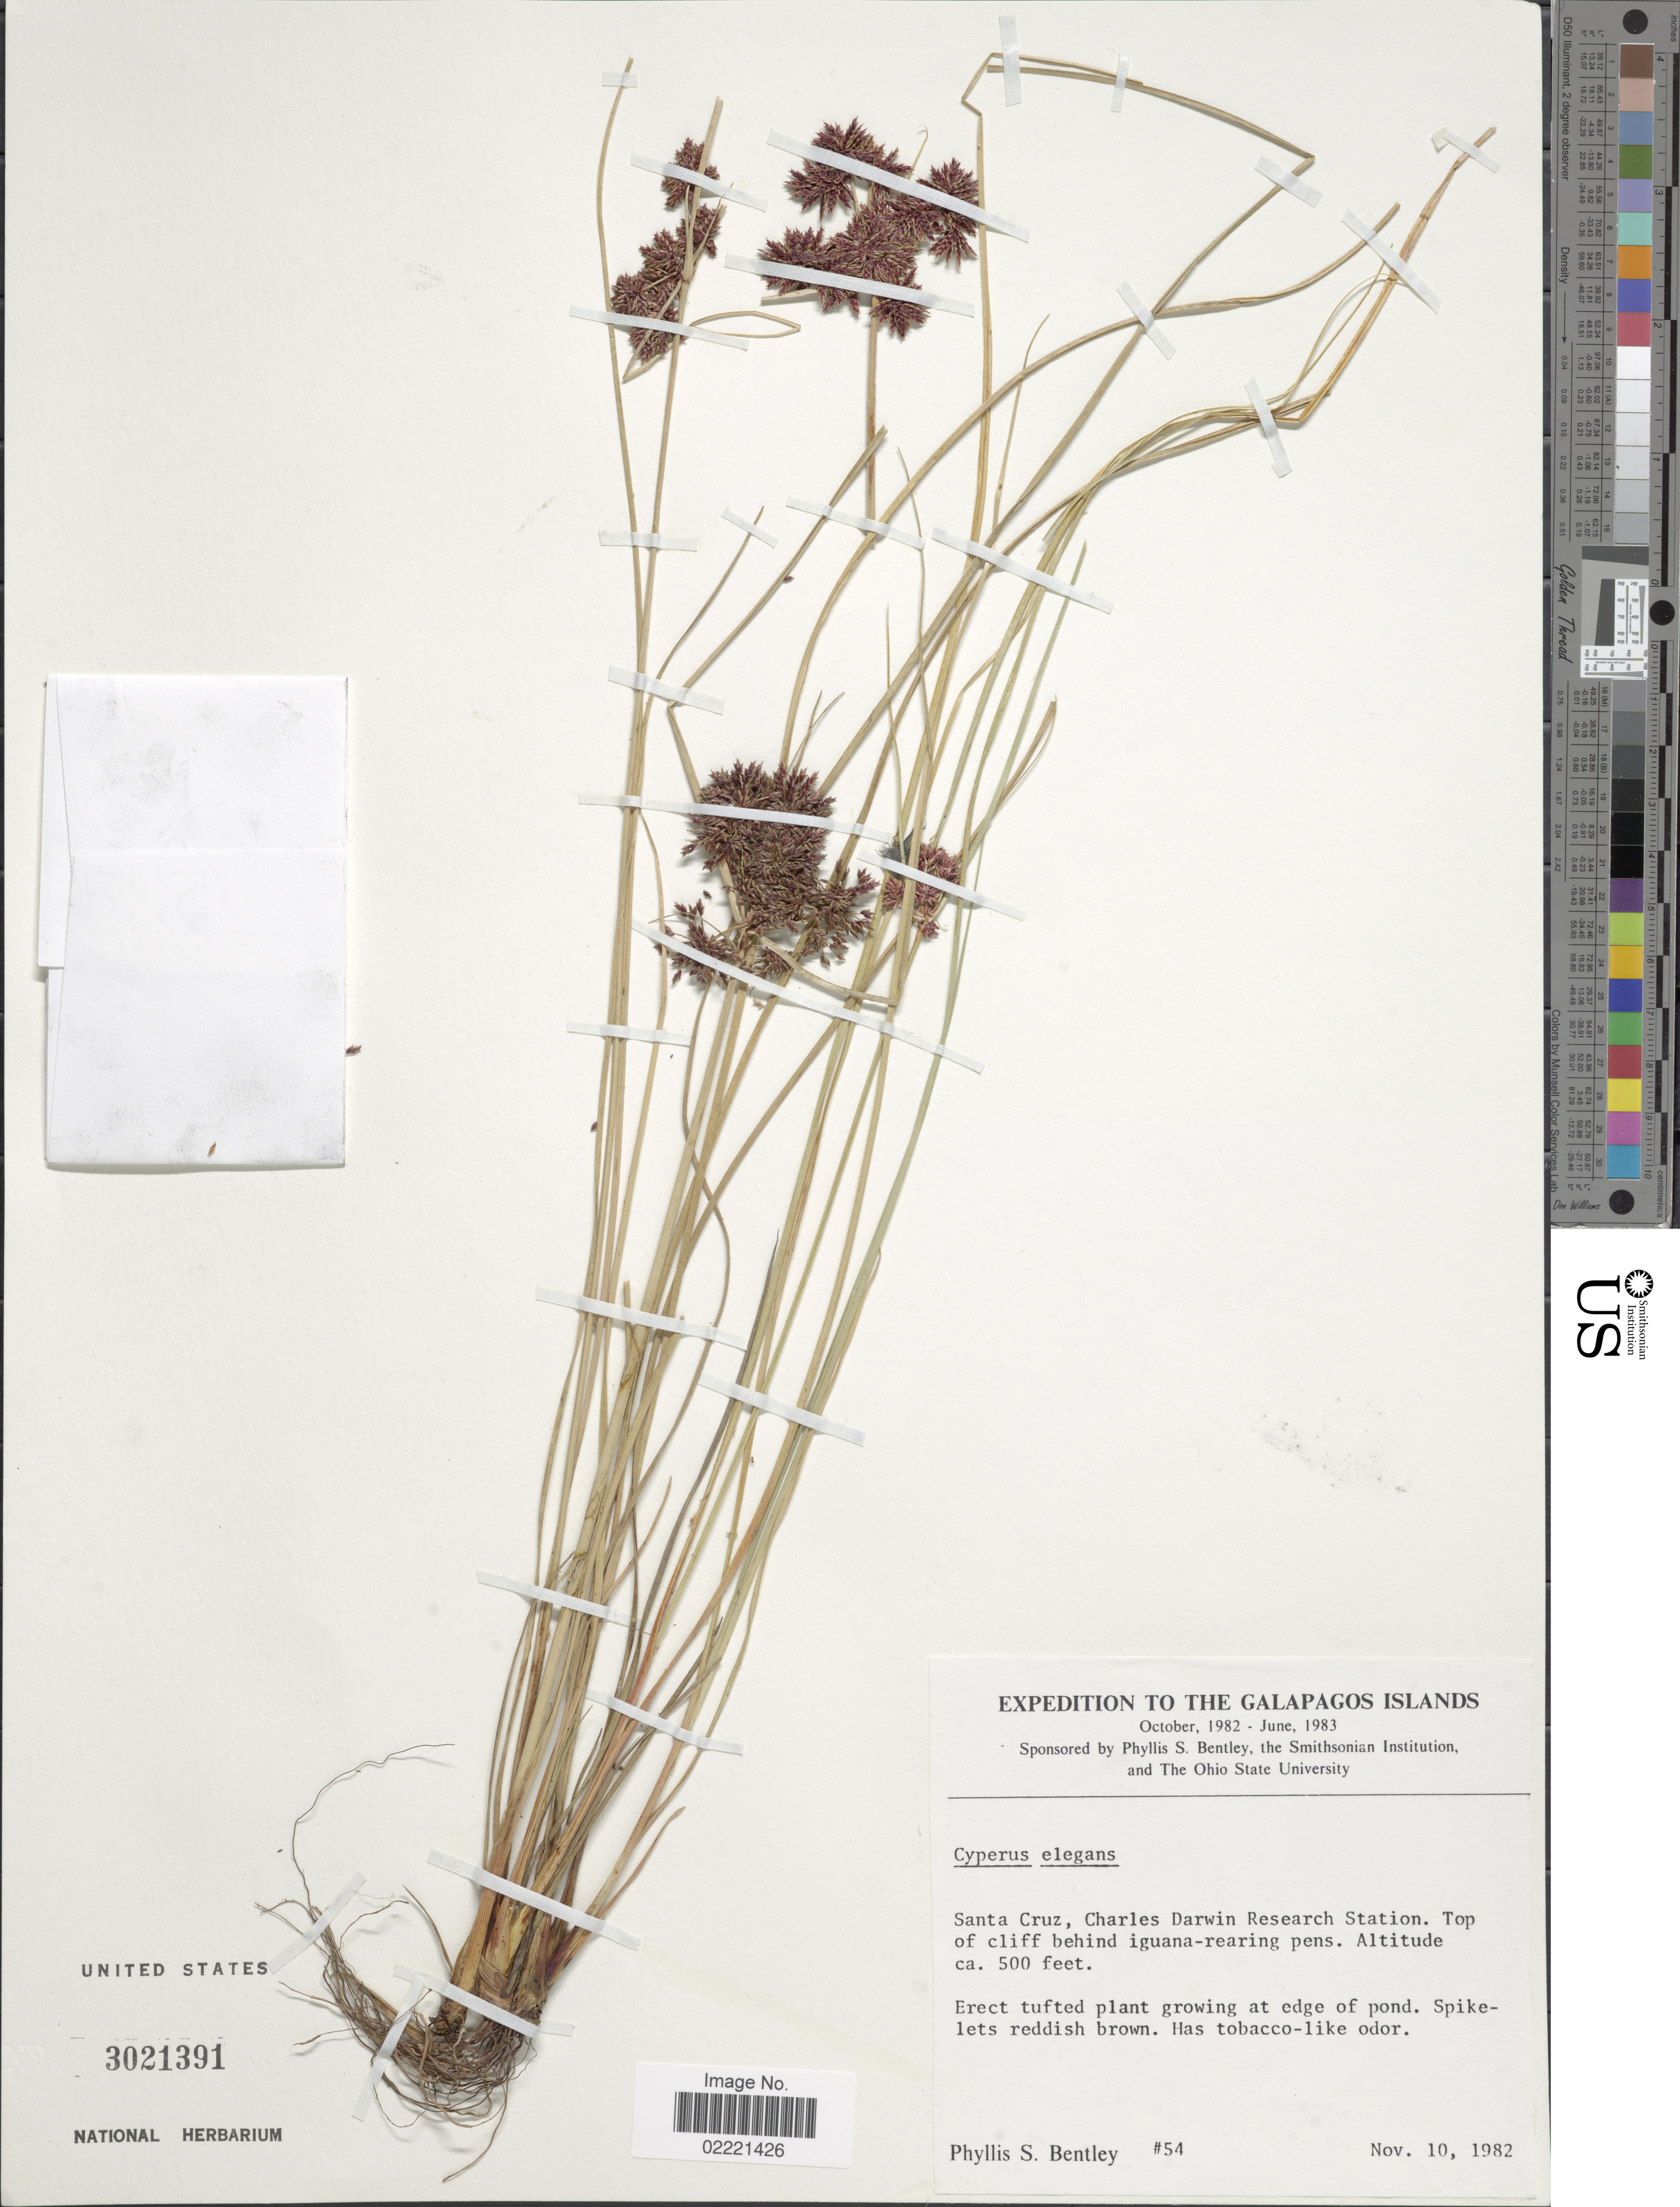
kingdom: Plantae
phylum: Tracheophyta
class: Liliopsida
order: Poales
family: Cyperaceae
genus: Cyperus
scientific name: Cyperus elegans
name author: L.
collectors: P. S. Bentley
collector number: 54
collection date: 1982-11-10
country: Ecuador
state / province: Colón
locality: Galapagos Islands, Santa Cruz, Charles Darwin Research Station, top of cliff behind iguana-rearing pens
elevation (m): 152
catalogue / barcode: US 3021391